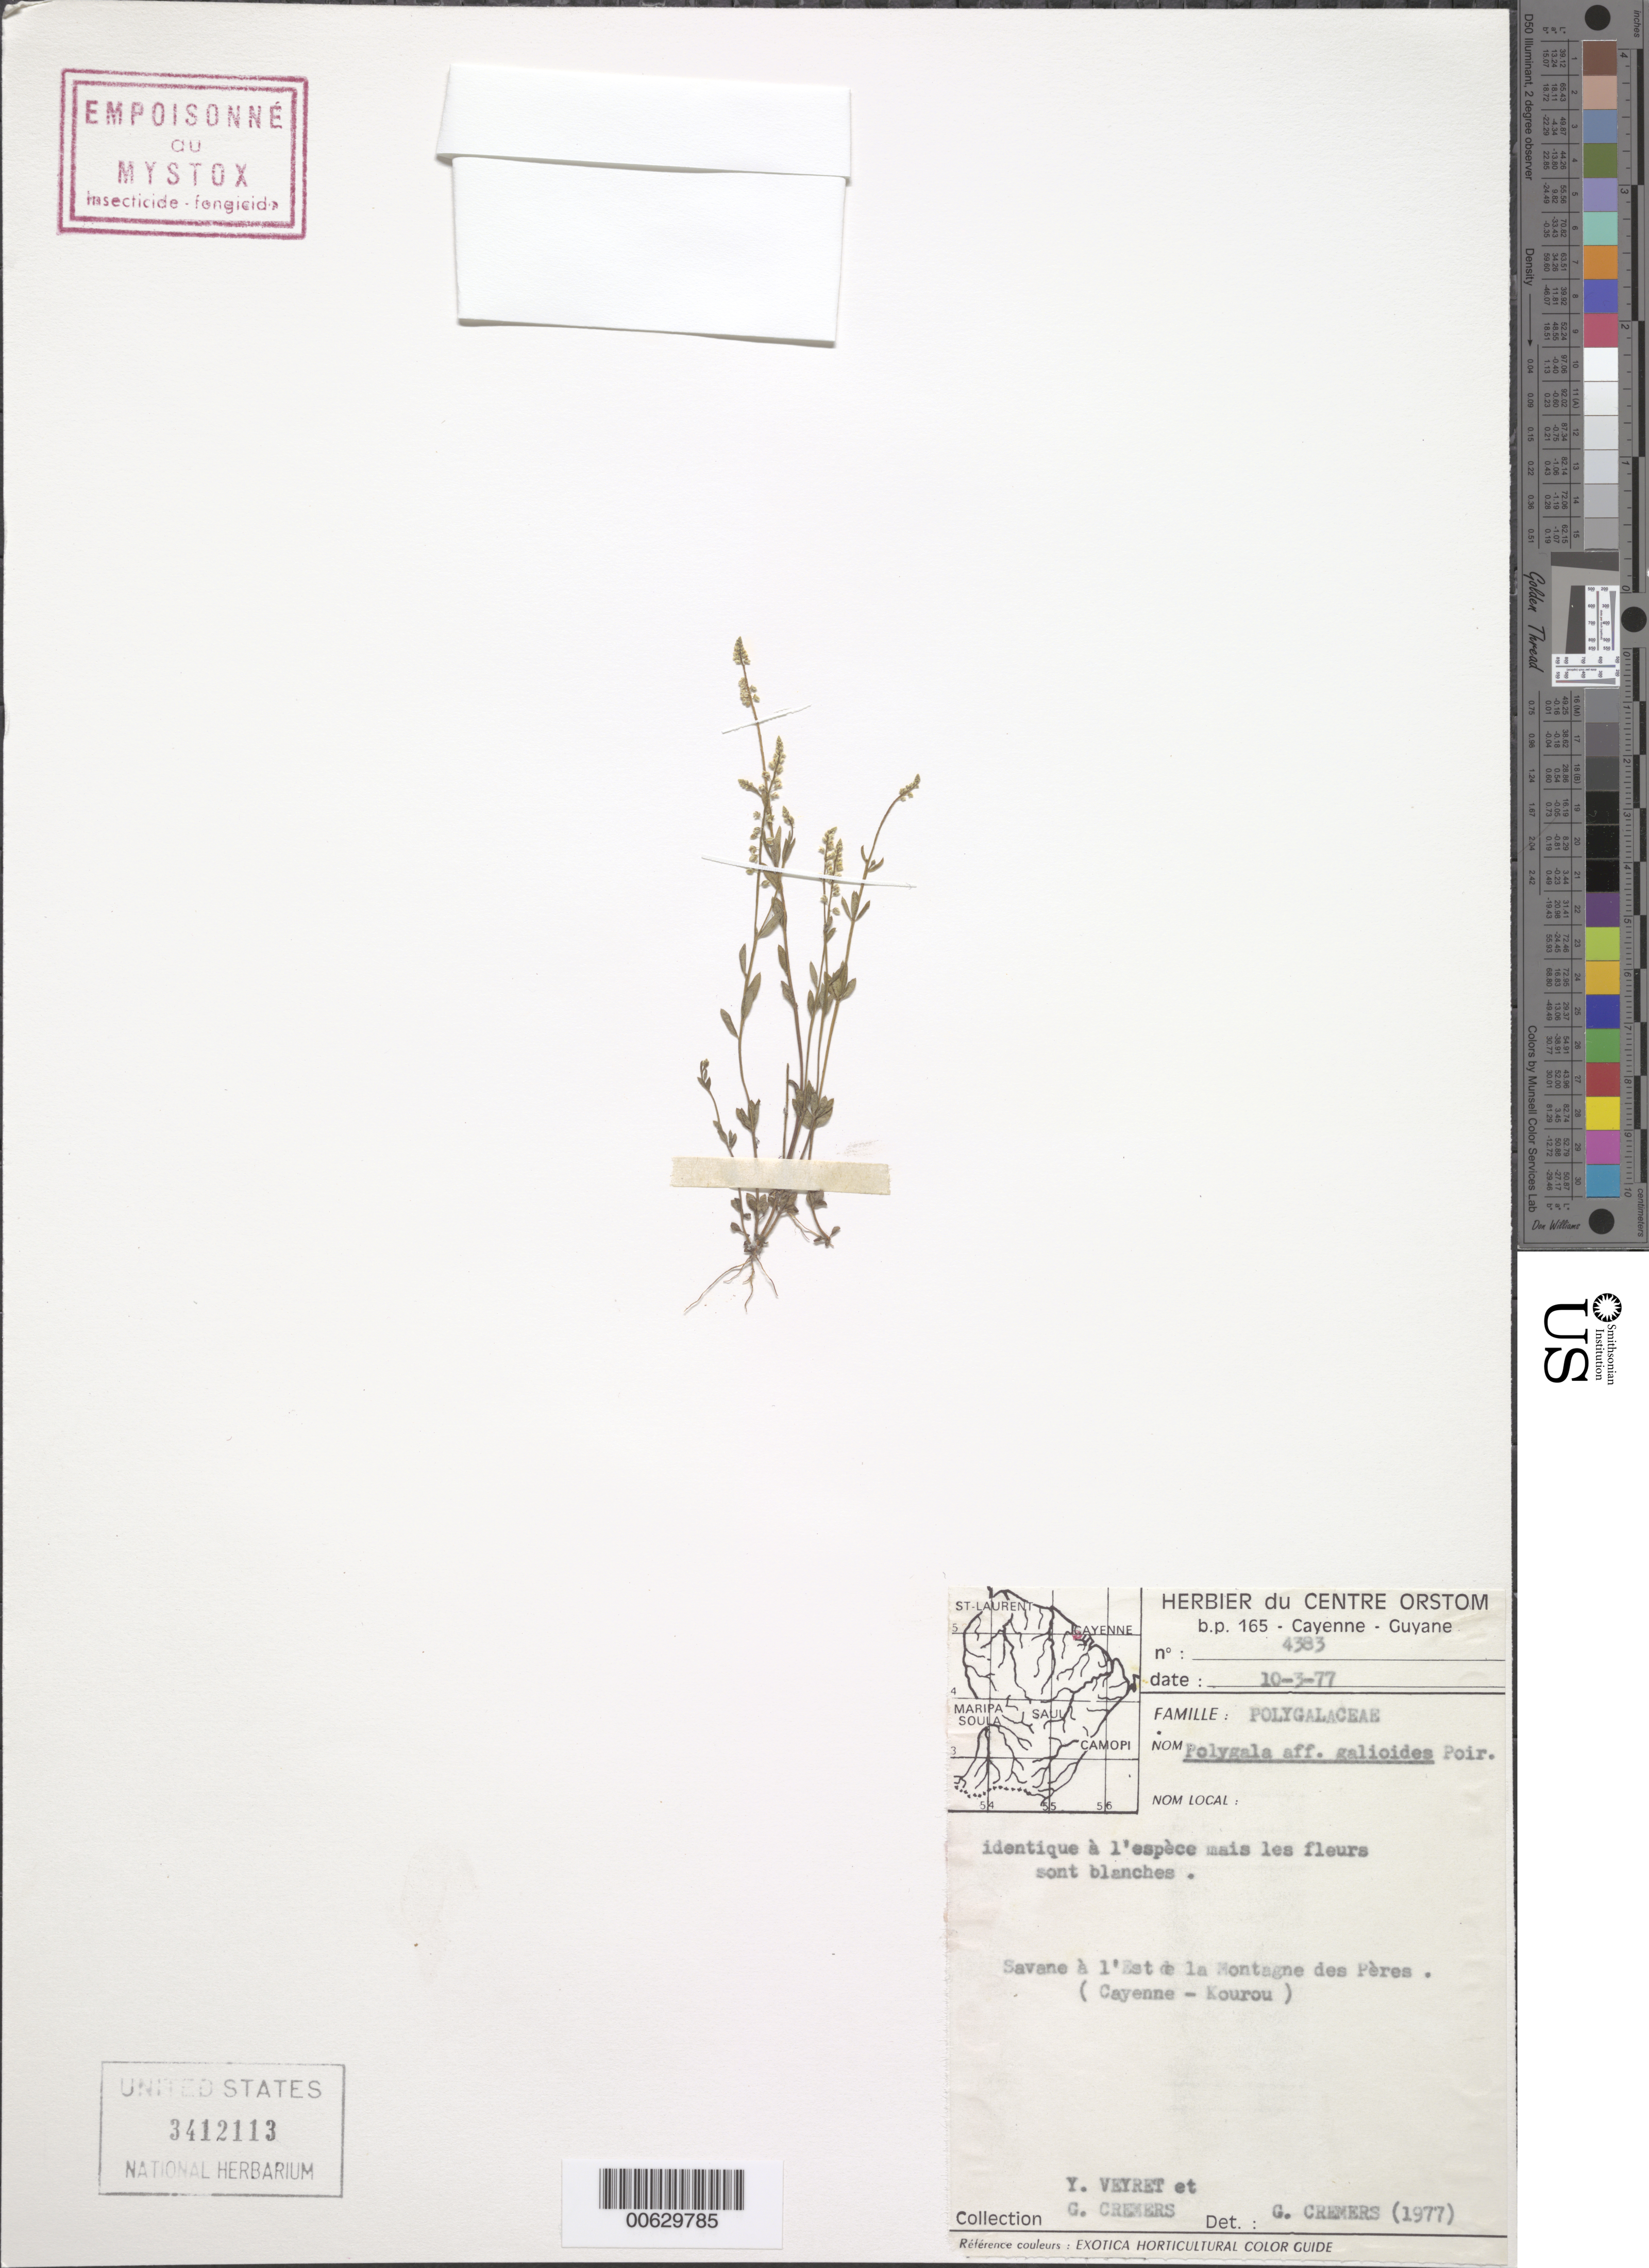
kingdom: Plantae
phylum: Tracheophyta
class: Magnoliopsida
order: Fabales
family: Polygalaceae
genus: Polygala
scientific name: Polygala galioides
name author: Poir.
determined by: Cremers, Georges A.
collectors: Y. Veyret & G. Cremers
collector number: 4383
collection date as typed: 10-Mar-77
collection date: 1977-03-10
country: French Guiana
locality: Montagnes des Pères (Cayenne-Kourou)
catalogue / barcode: US 3412113